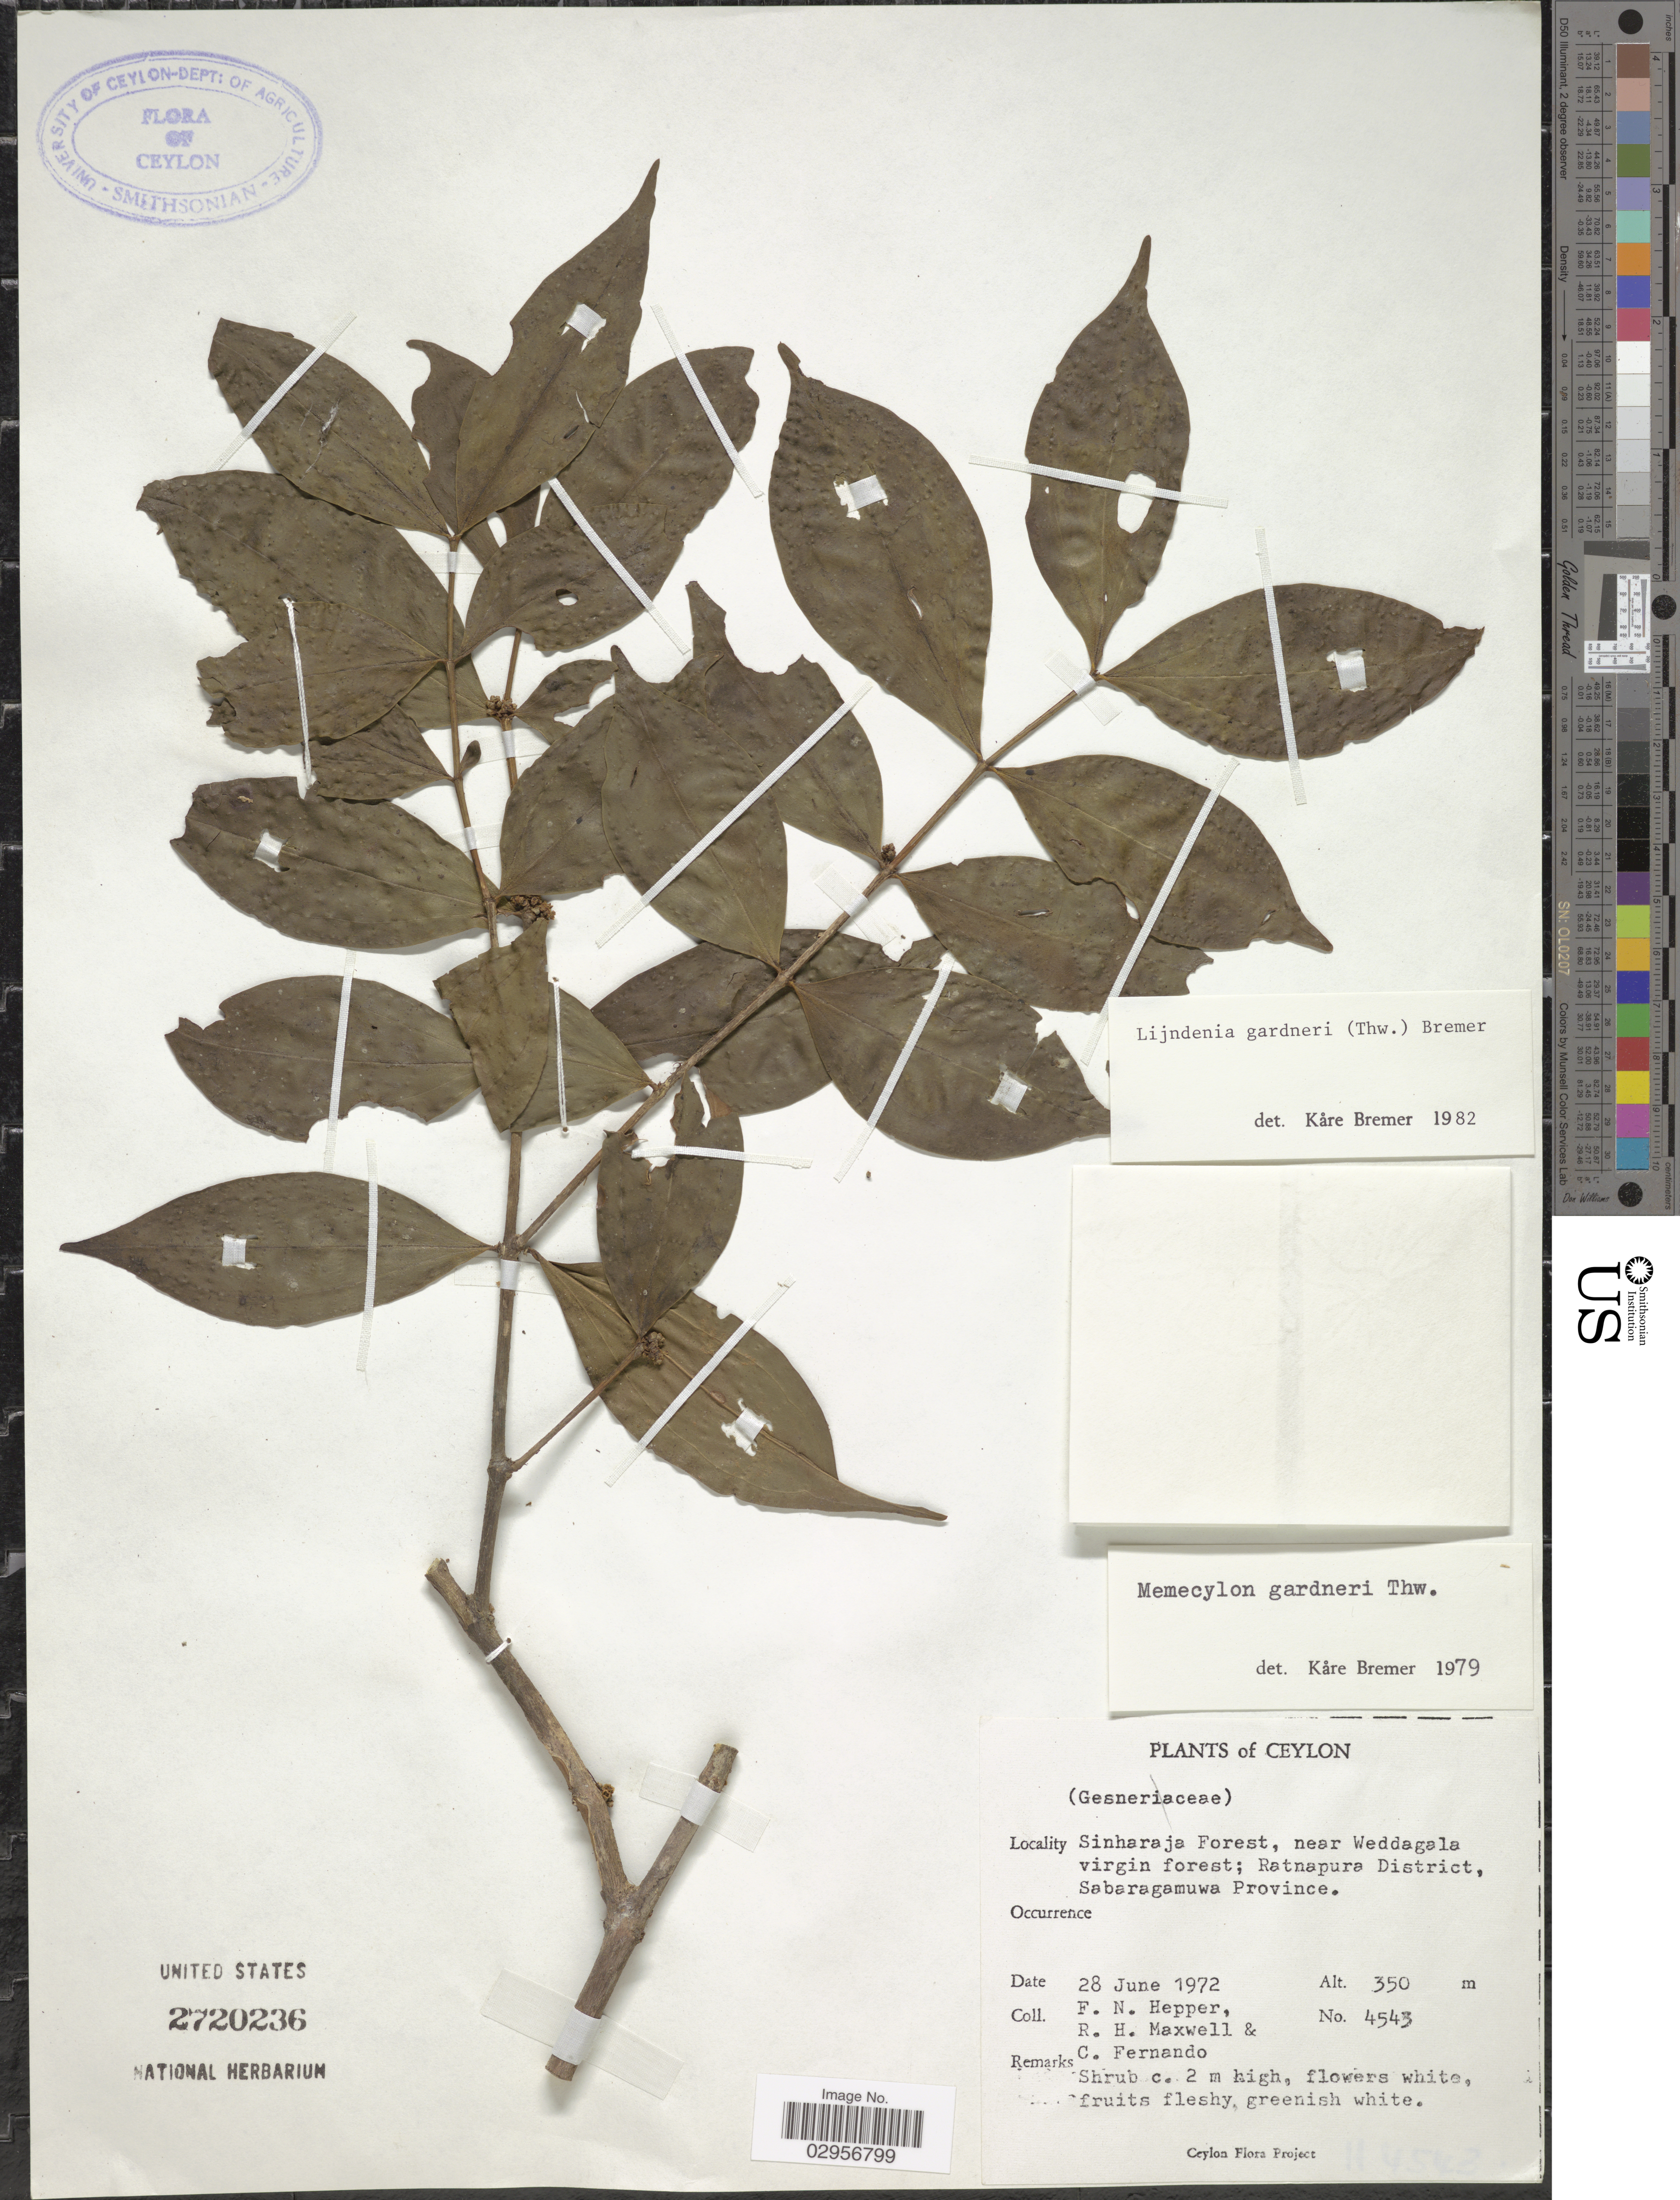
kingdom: Plantae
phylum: Tracheophyta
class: Magnoliopsida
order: Myrtales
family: Melastomataceae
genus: Lijndenia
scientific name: Lijndenia gardneri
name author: K. Bremer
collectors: F. Hepper, R. Maxwell & C. Fernando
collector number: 4543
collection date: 1972-06-28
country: Sri Lanka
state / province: Sabaragamuwa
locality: Ceylon. Sinharaja Forest, near Weddagala virgin forest; Ratnapura District.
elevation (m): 350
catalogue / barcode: US 2720236